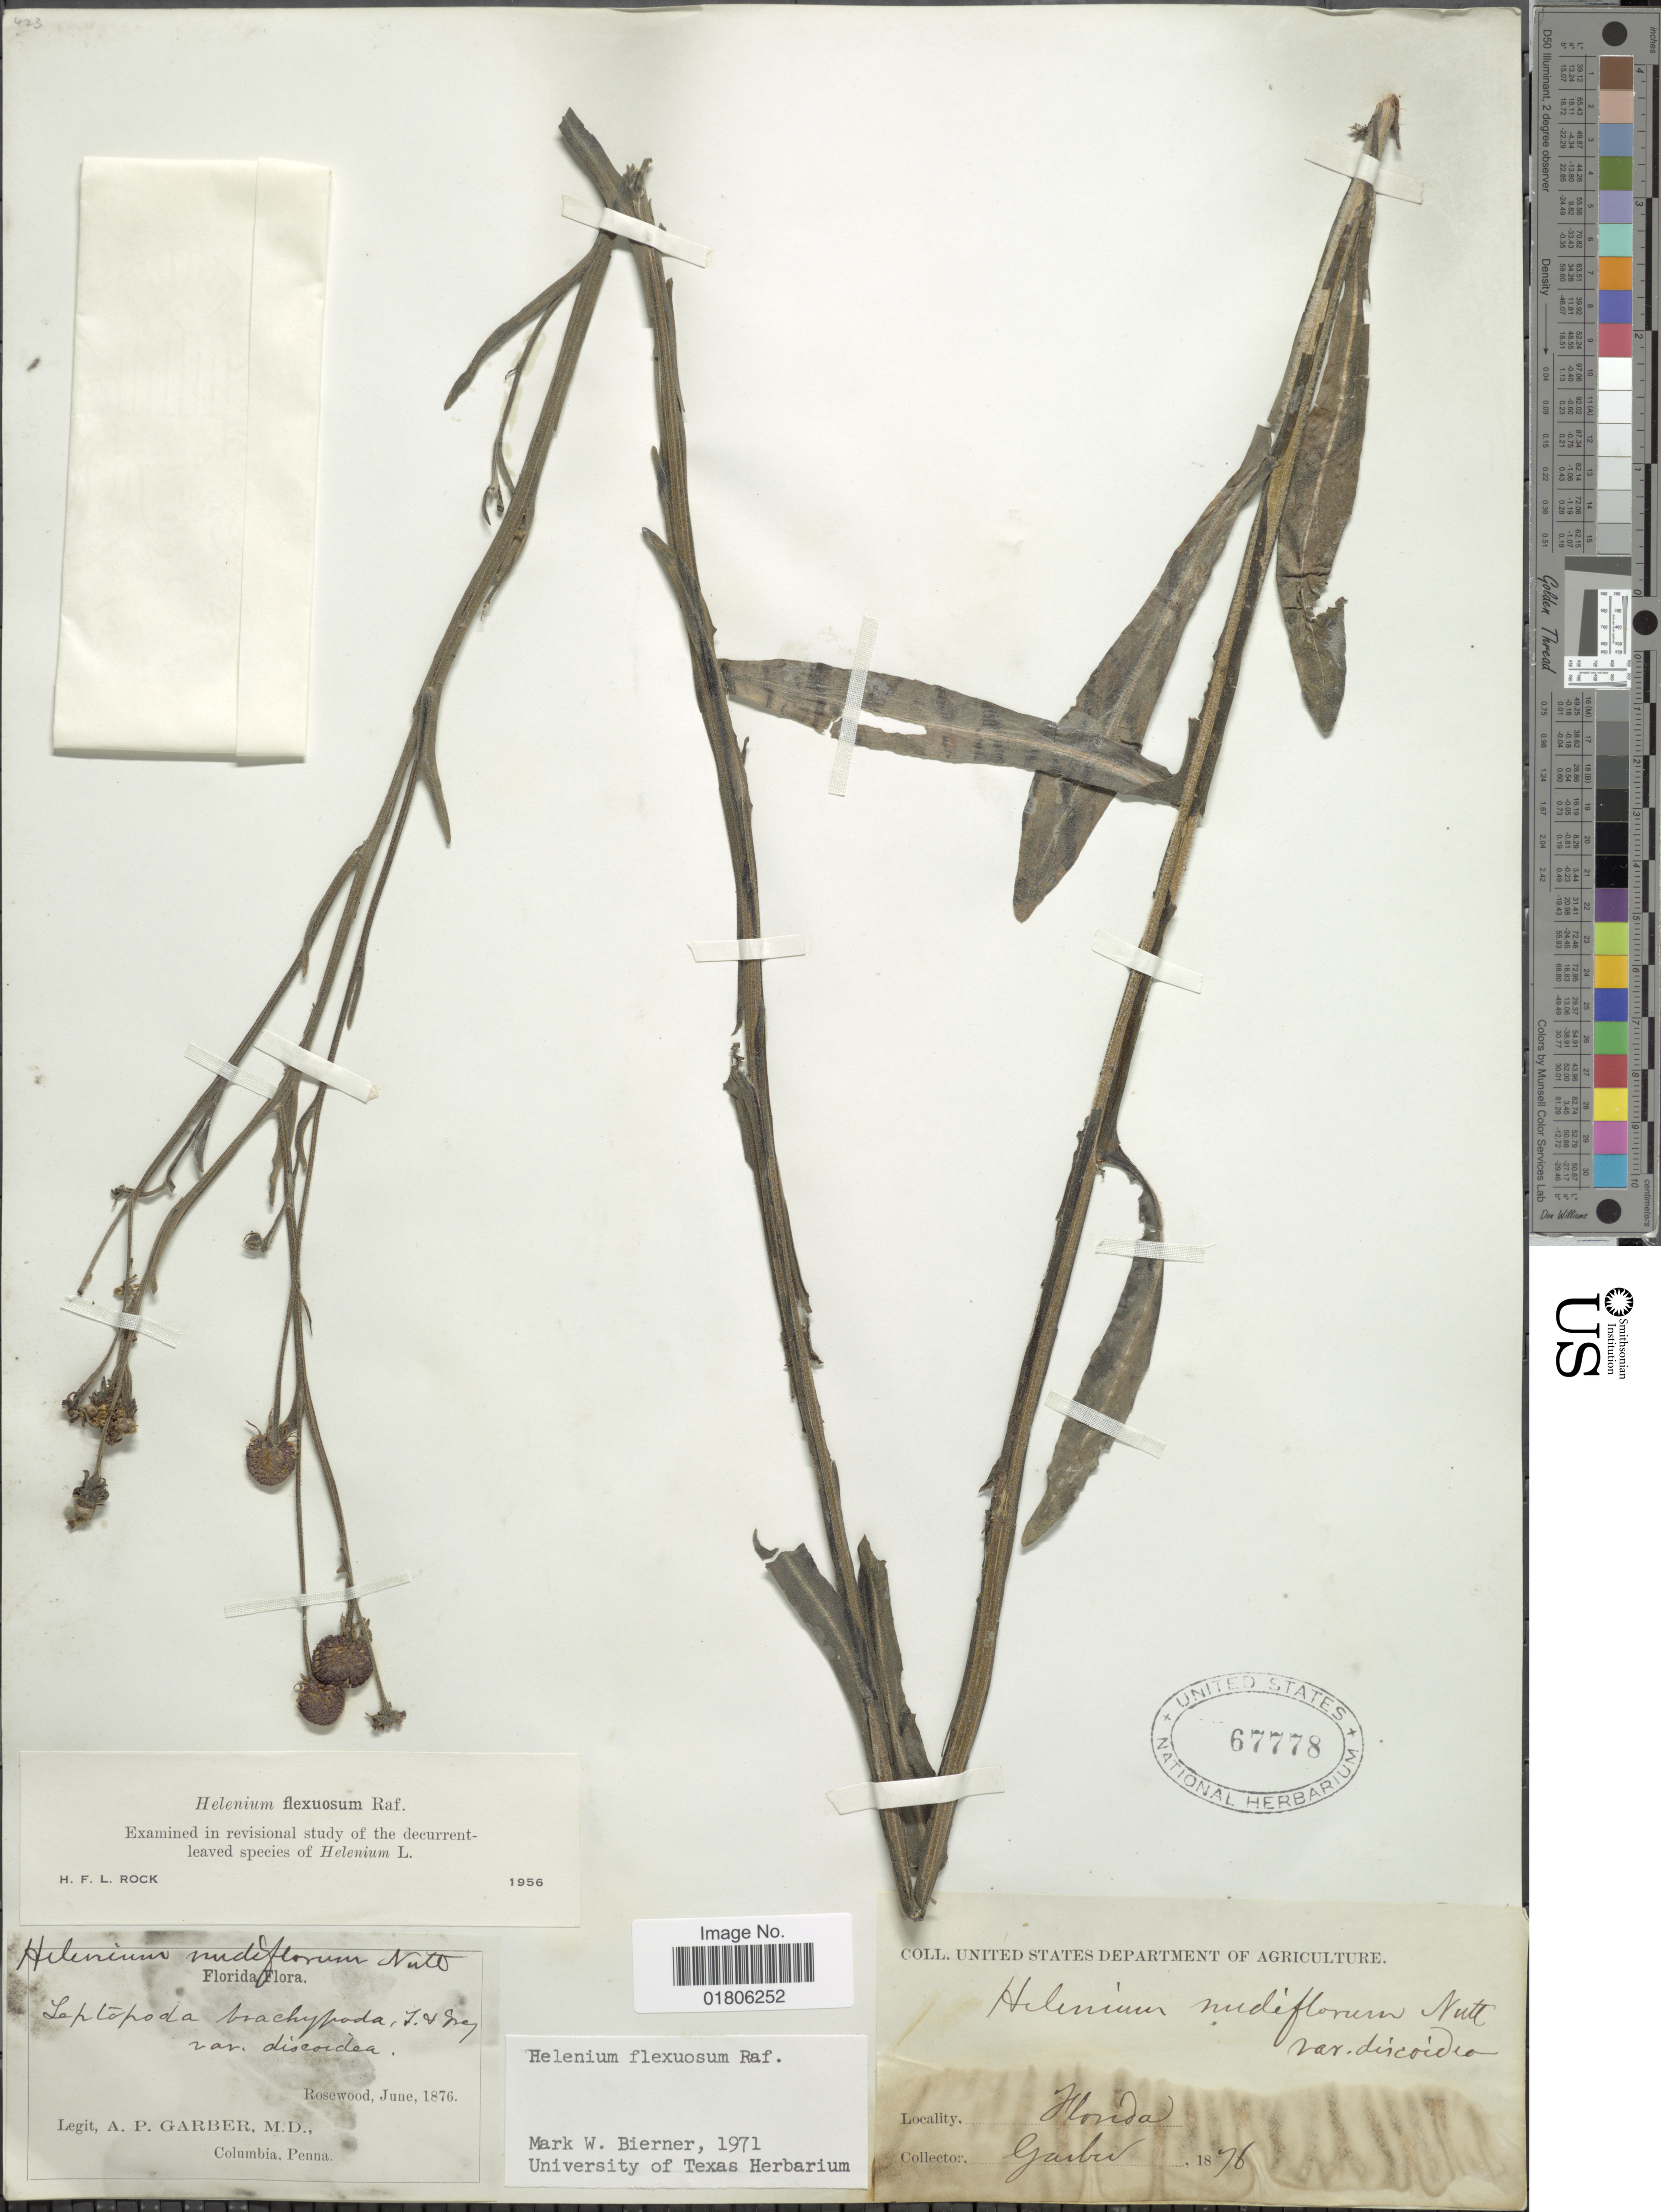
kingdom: Plantae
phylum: Tracheophyta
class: Magnoliopsida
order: Asterales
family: Asteraceae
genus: Helenium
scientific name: Helenium flexuosum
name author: Raf.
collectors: A. P. Garber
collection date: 1876-06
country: United States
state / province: Florida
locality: Rosewood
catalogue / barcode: US 67778